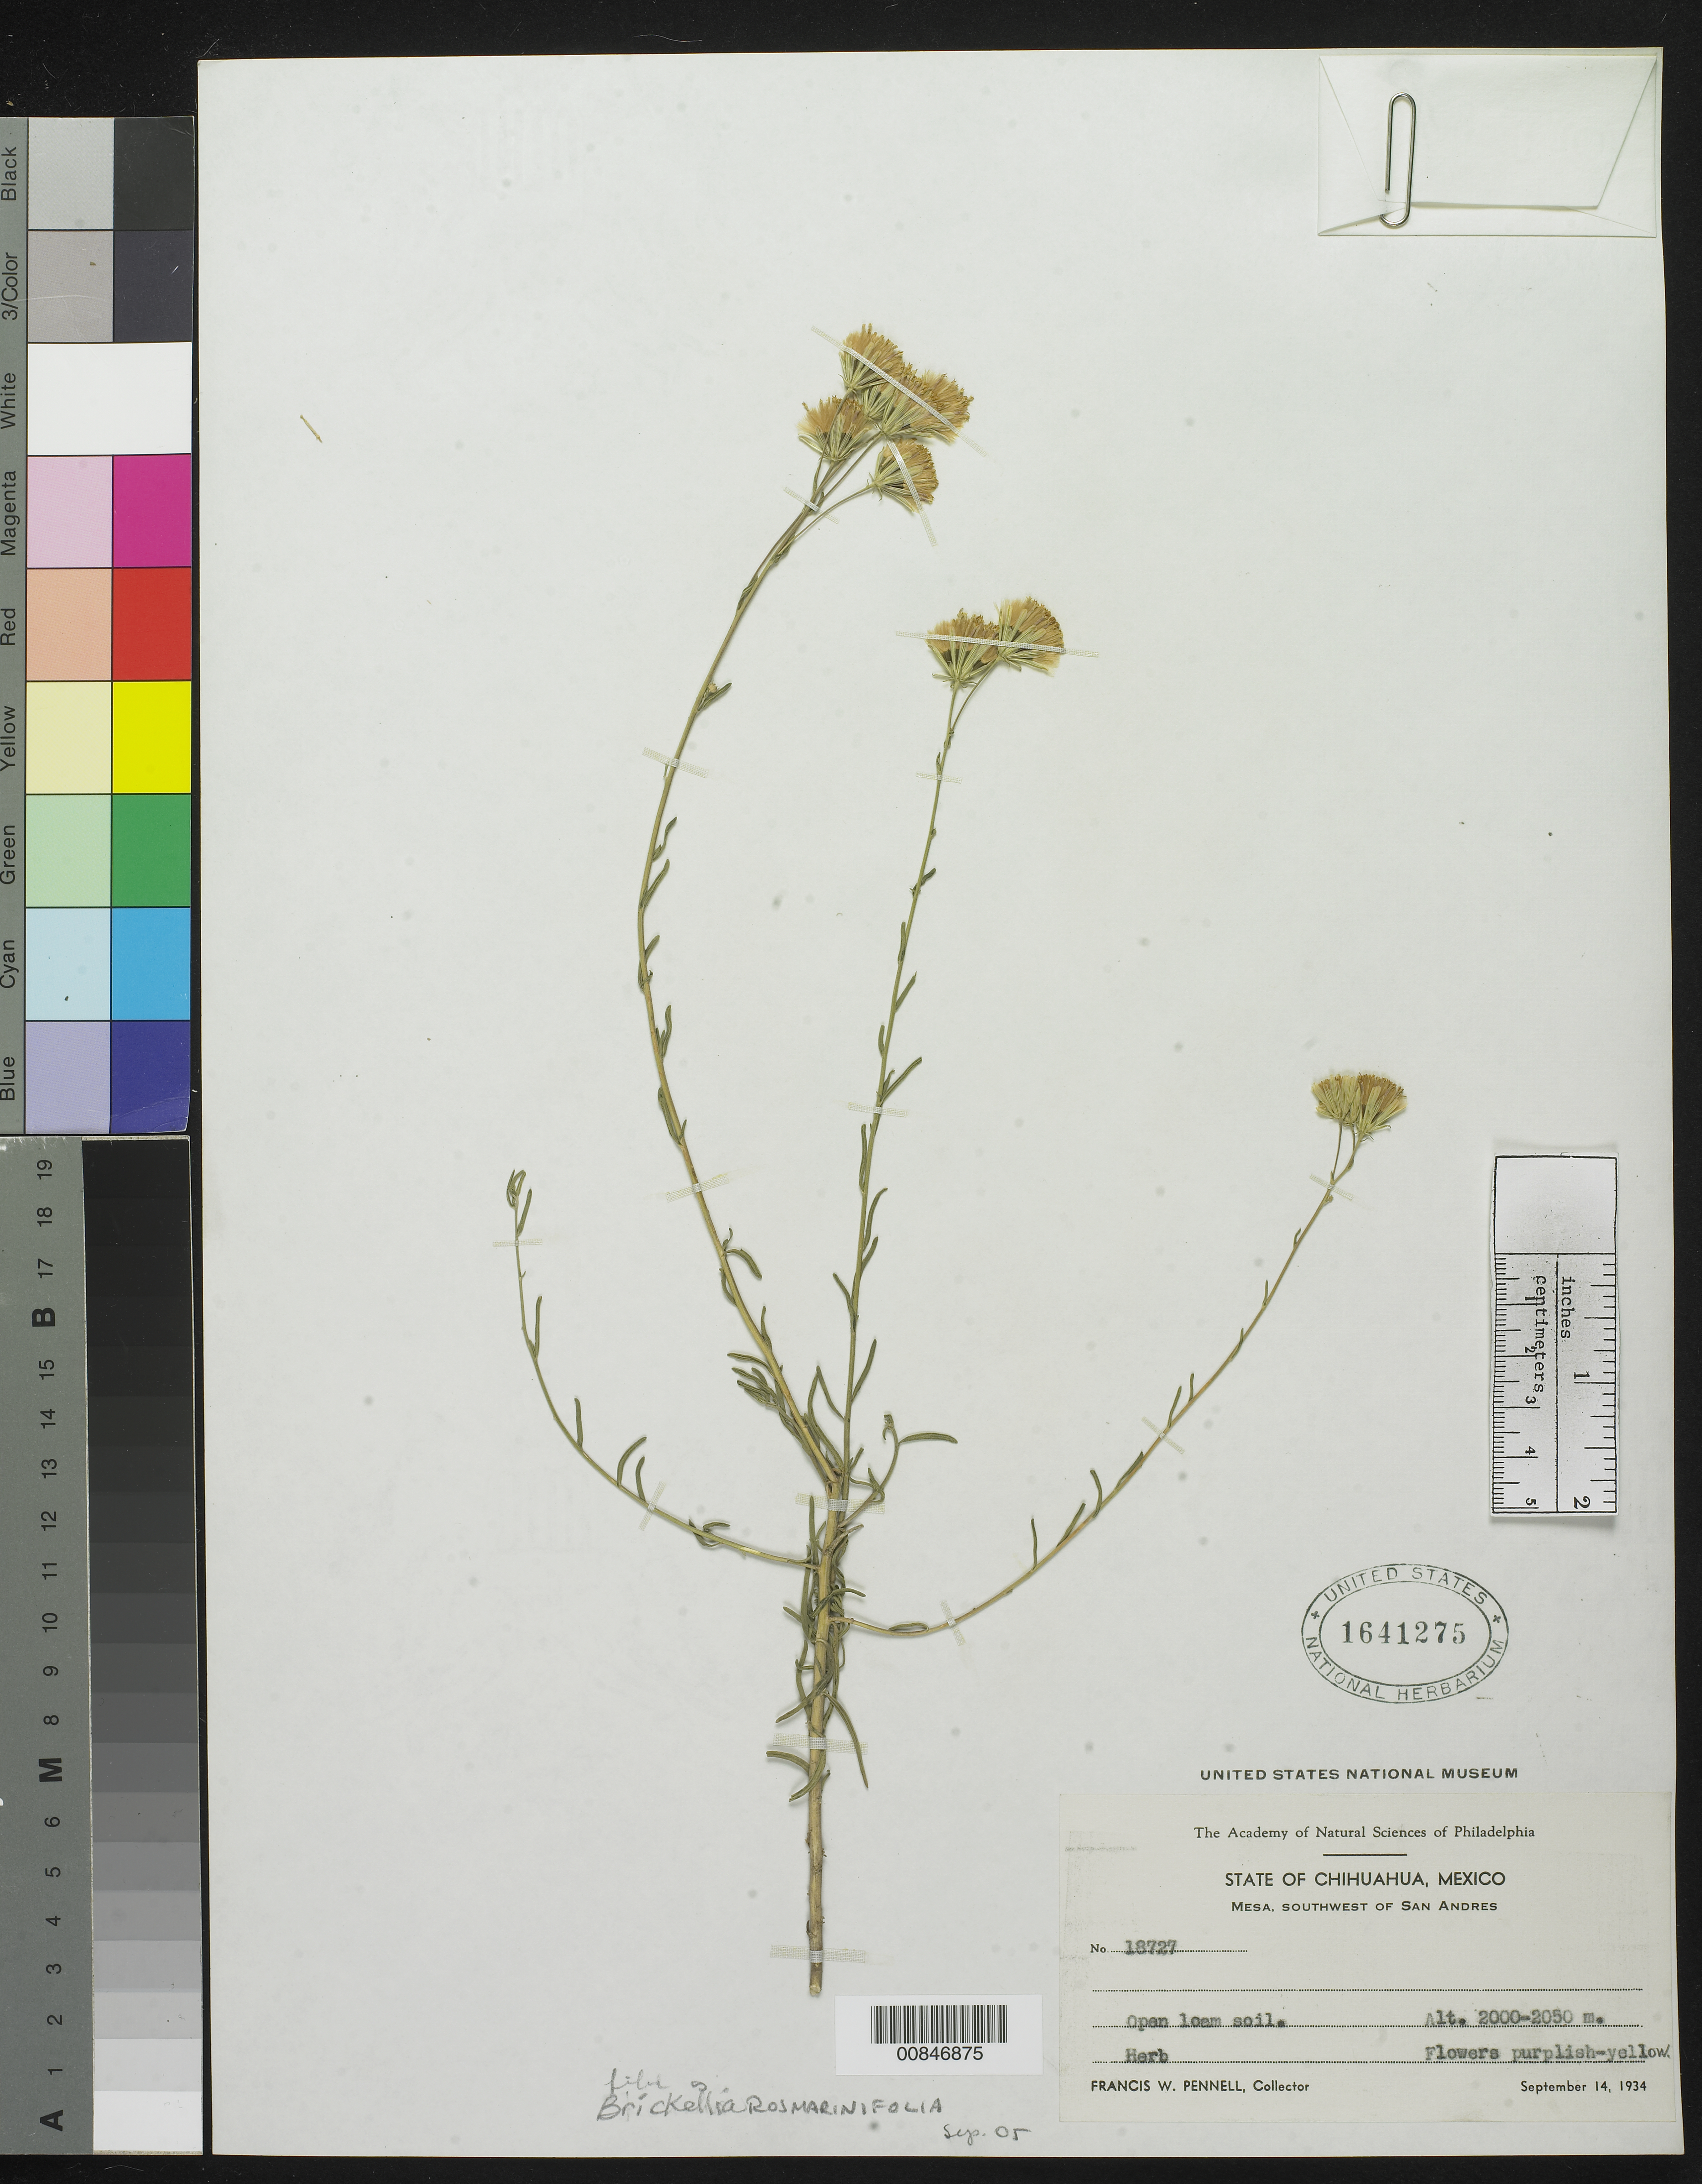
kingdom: Plantae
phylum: Tracheophyta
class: Magnoliopsida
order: Asterales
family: Asteraceae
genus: Brickellia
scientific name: Brickellia rosmarinifolia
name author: (Vent.) W.A. Weber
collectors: F. W. Pennell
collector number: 18727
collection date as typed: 14 Sep 1934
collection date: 1934-09-14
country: Mexico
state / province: Chihuahua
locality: Mesa, southwest of San Andres, Chihuahua.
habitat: Open loam soil.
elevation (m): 2050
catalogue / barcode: US 1641275